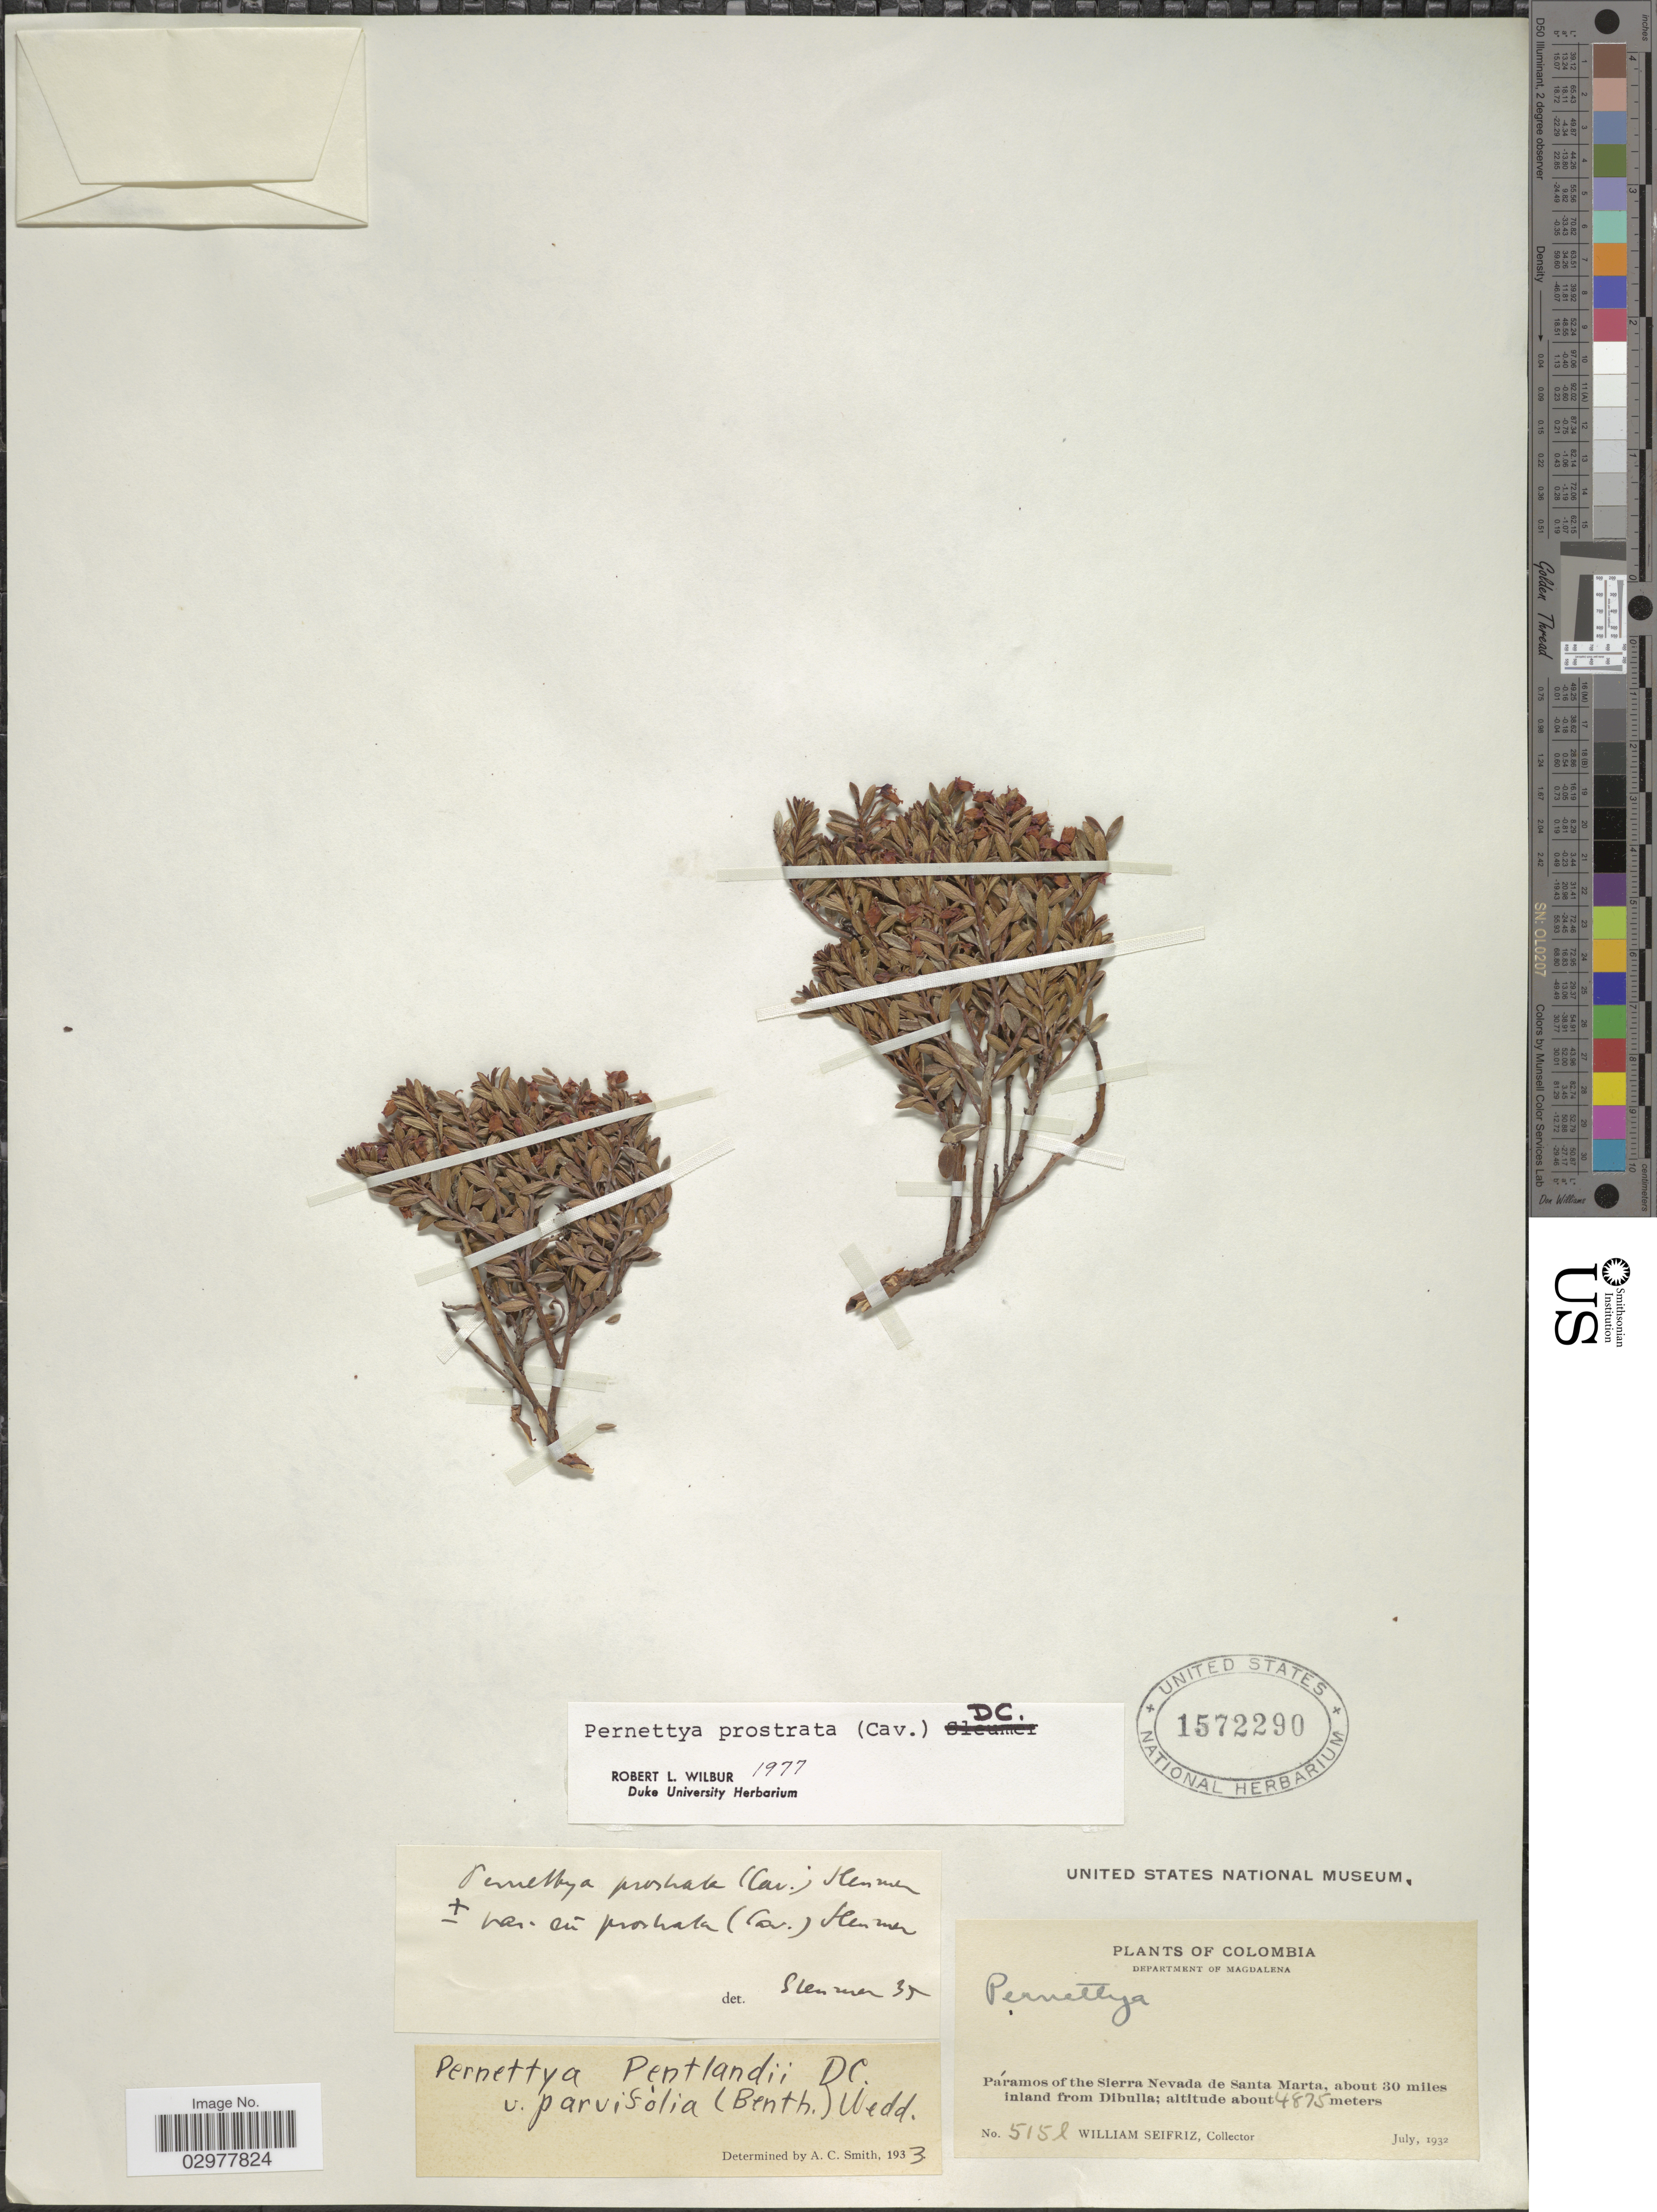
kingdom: Plantae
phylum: Tracheophyta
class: Magnoliopsida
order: Ericales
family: Ericaceae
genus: Pernettya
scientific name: Pernettya prostrata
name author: (Cav.) DC.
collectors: W. Seifriz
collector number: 515l*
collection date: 1932-07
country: Colombia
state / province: Magdalena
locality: Department of Magdalena, Páramos of the Sierra Nevada de Santa Marta, about 30 miles inland from Dibulla.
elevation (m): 4875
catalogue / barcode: US 1572290